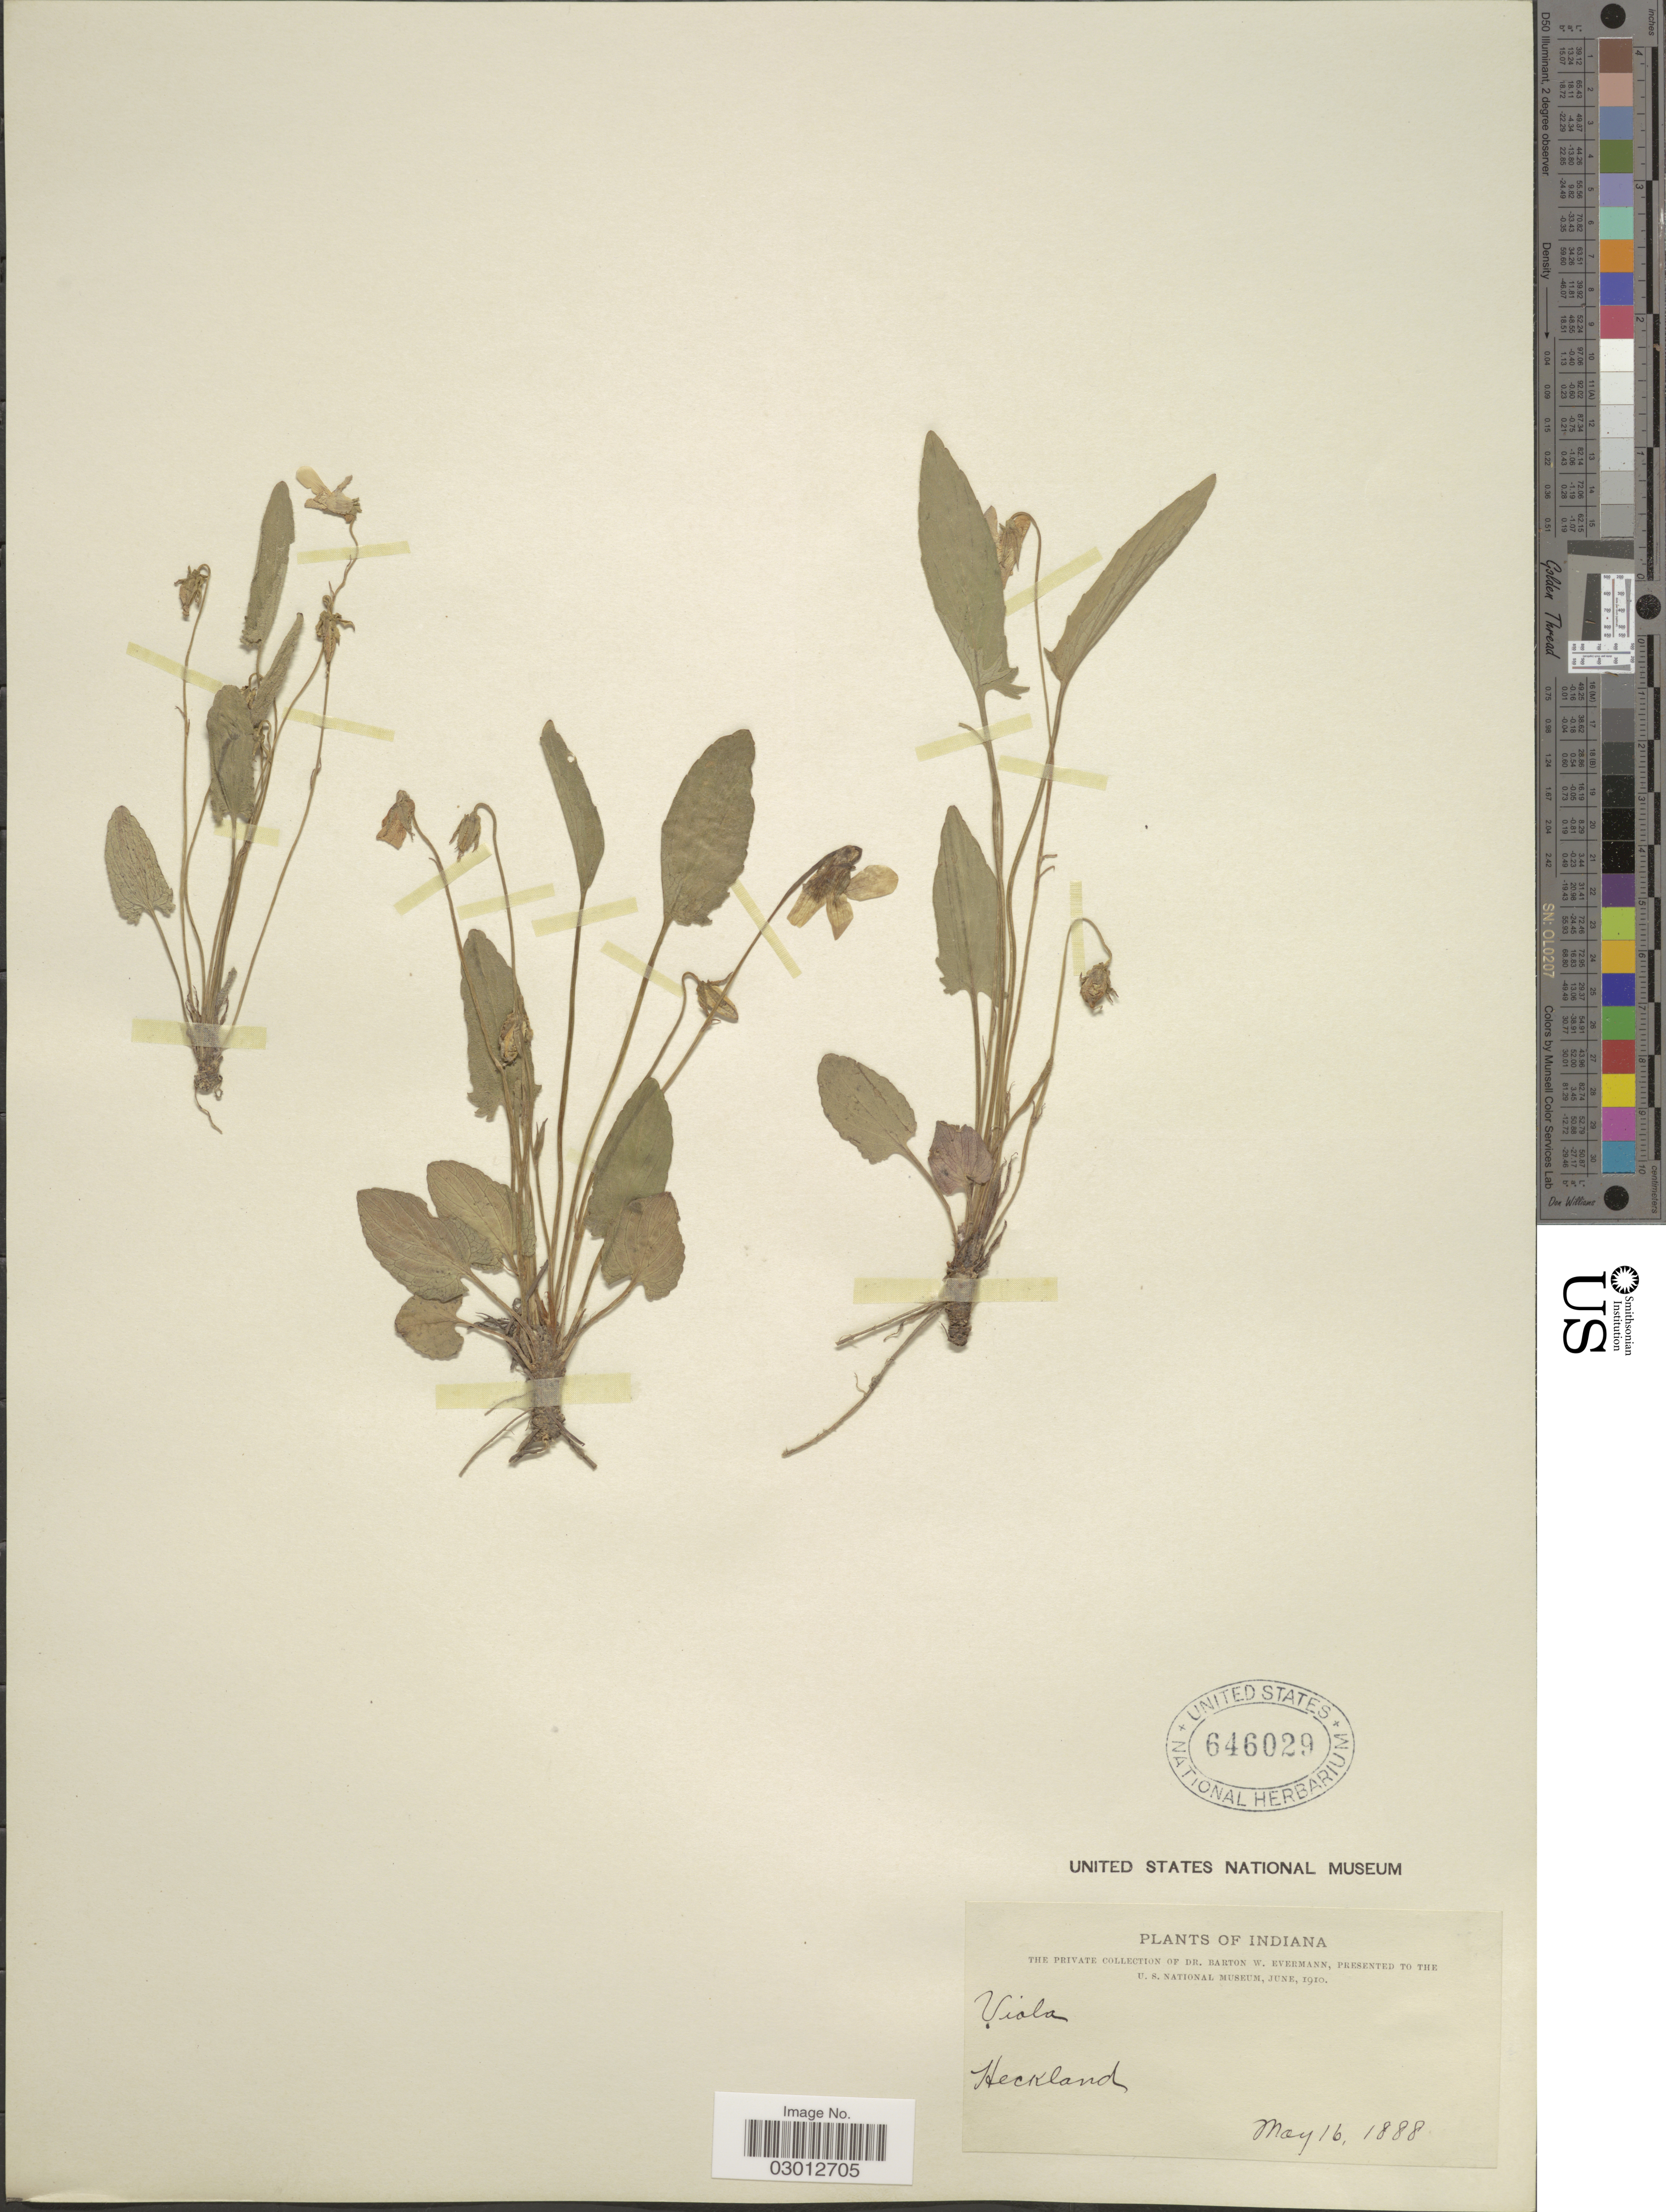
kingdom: Plantae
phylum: Tracheophyta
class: Magnoliopsida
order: Malpighiales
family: Violaceae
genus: Viola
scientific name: Viola papilionacea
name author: Pursh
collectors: B. W. Evermann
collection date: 1888-05-16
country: United States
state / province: Indiana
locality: Heckland.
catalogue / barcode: US 646029